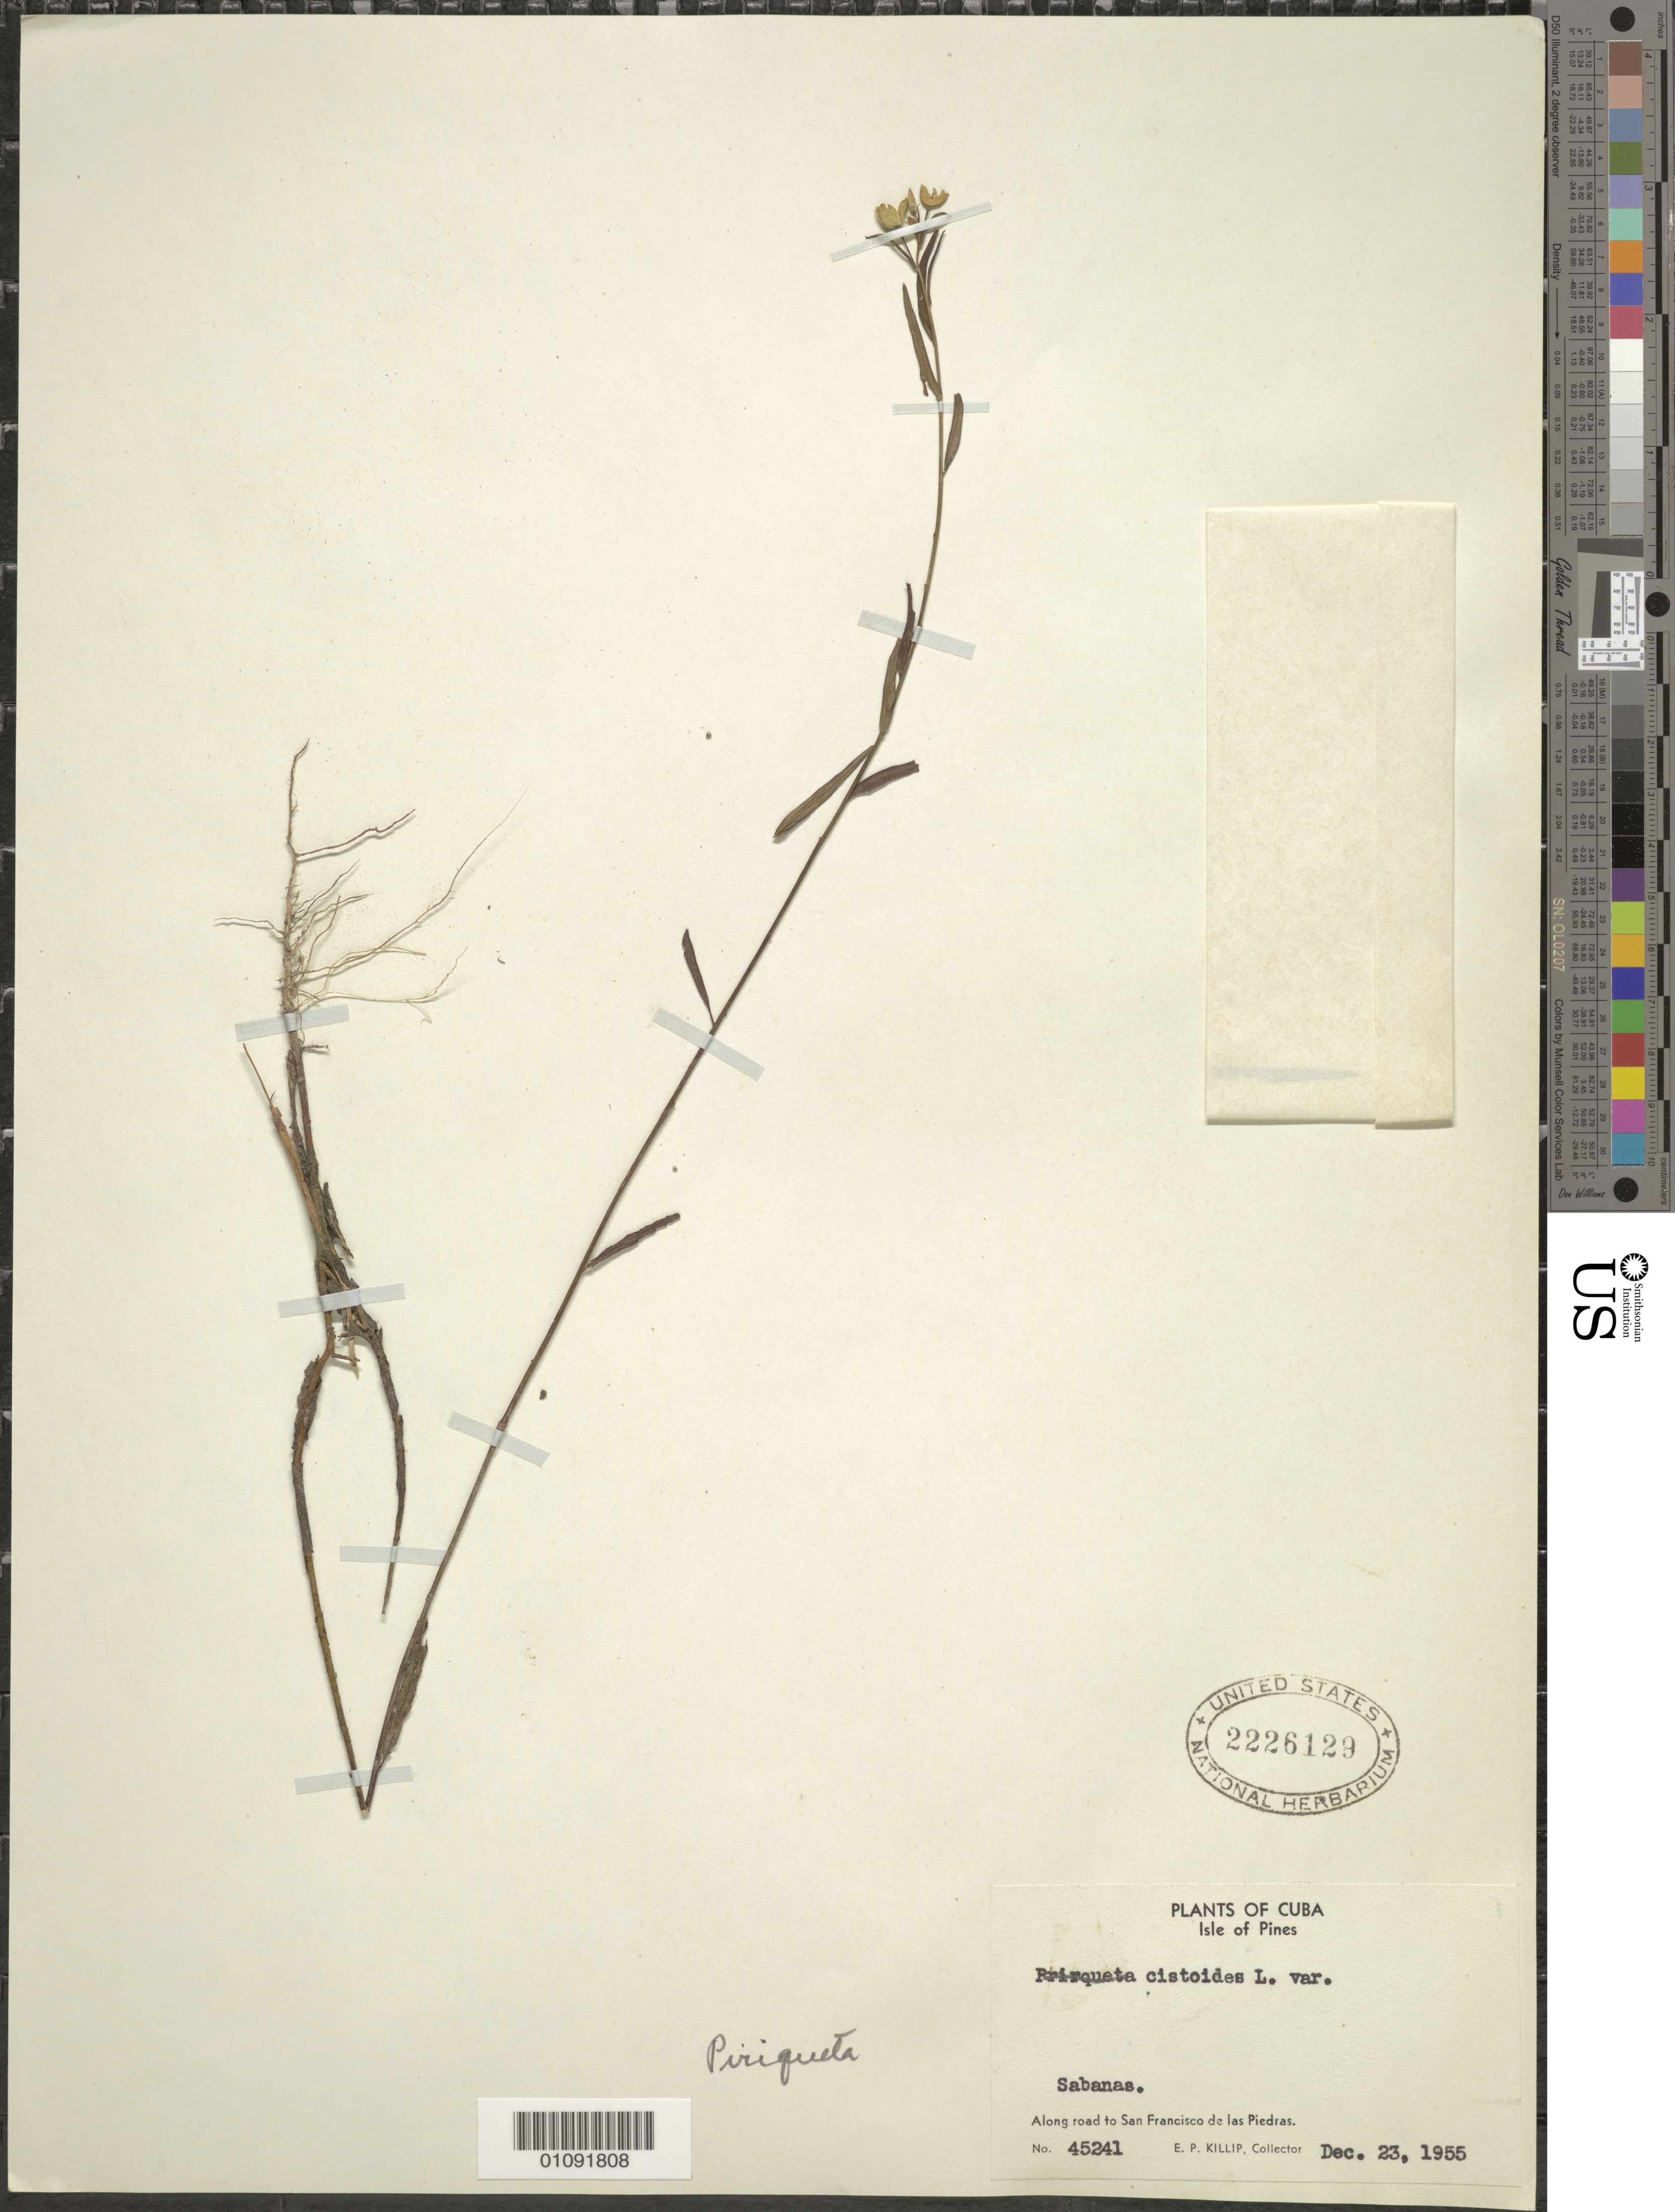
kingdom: Plantae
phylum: Tracheophyta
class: Magnoliopsida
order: Malpighiales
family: Turneraceae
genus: Piriqueta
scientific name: Piriqueta cistoides subsp. cistoides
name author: (L.) Griseb.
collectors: E. P. Killip, F. L. Stevens & W. Hess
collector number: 45241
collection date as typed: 23 Dec 1955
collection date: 1955-12-23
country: Cuba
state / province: Isla de La Juventud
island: Isla de la Juventud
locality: Isle of Pines, Along road to San Frnacisco del las Piedras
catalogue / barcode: US 2226129